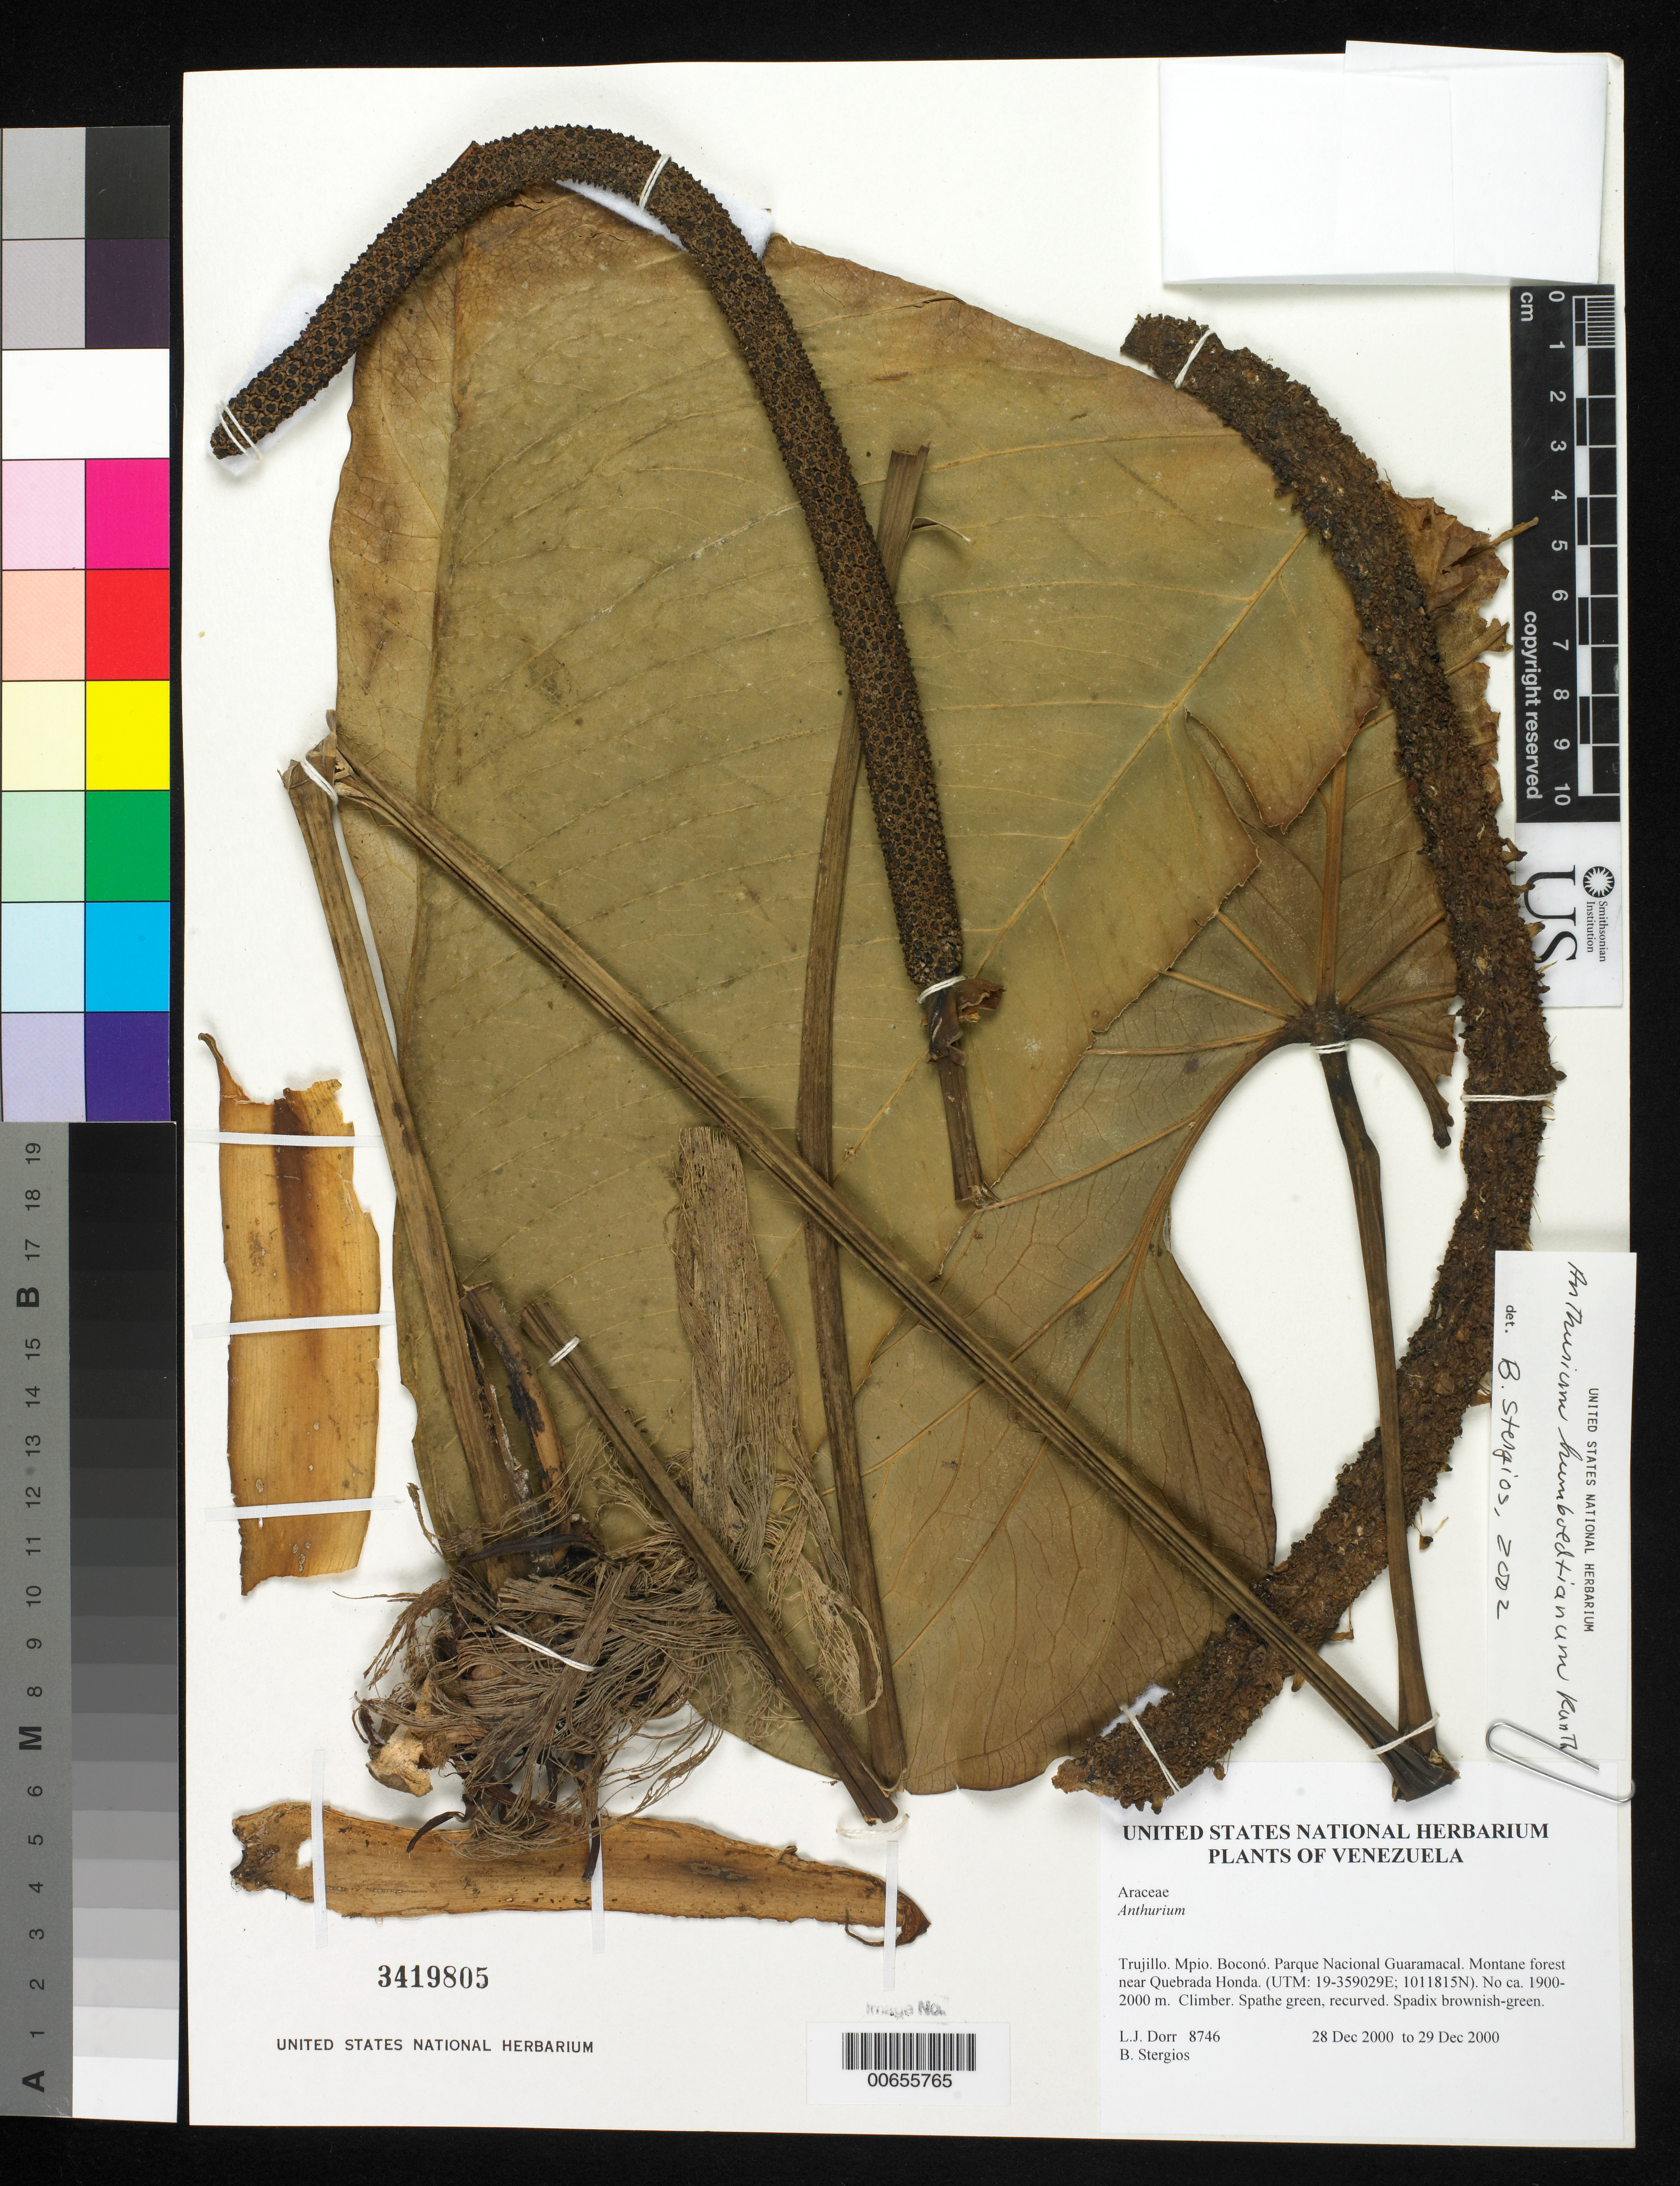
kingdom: Plantae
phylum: Tracheophyta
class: Liliopsida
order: Alismatales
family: Araceae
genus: Anthurium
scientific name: Anthurium smaragdinum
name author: G.S. Bunting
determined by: Dorr, L. J., (BOT), Smithsonian Institution - National Museum of Natural History (UNITED STATES)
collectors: L. J. Dorr & B. G. Stergios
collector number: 8746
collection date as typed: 28 Dec 2000 to 29 Dec 2000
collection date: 2000-12-28/2000-12-29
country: Venezuela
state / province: Trujillo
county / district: Boconó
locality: Parque Nacional Guaramacal near Quebrada Honda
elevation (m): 1900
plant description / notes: K, MO, PORT, US, VEN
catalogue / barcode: US 3419805